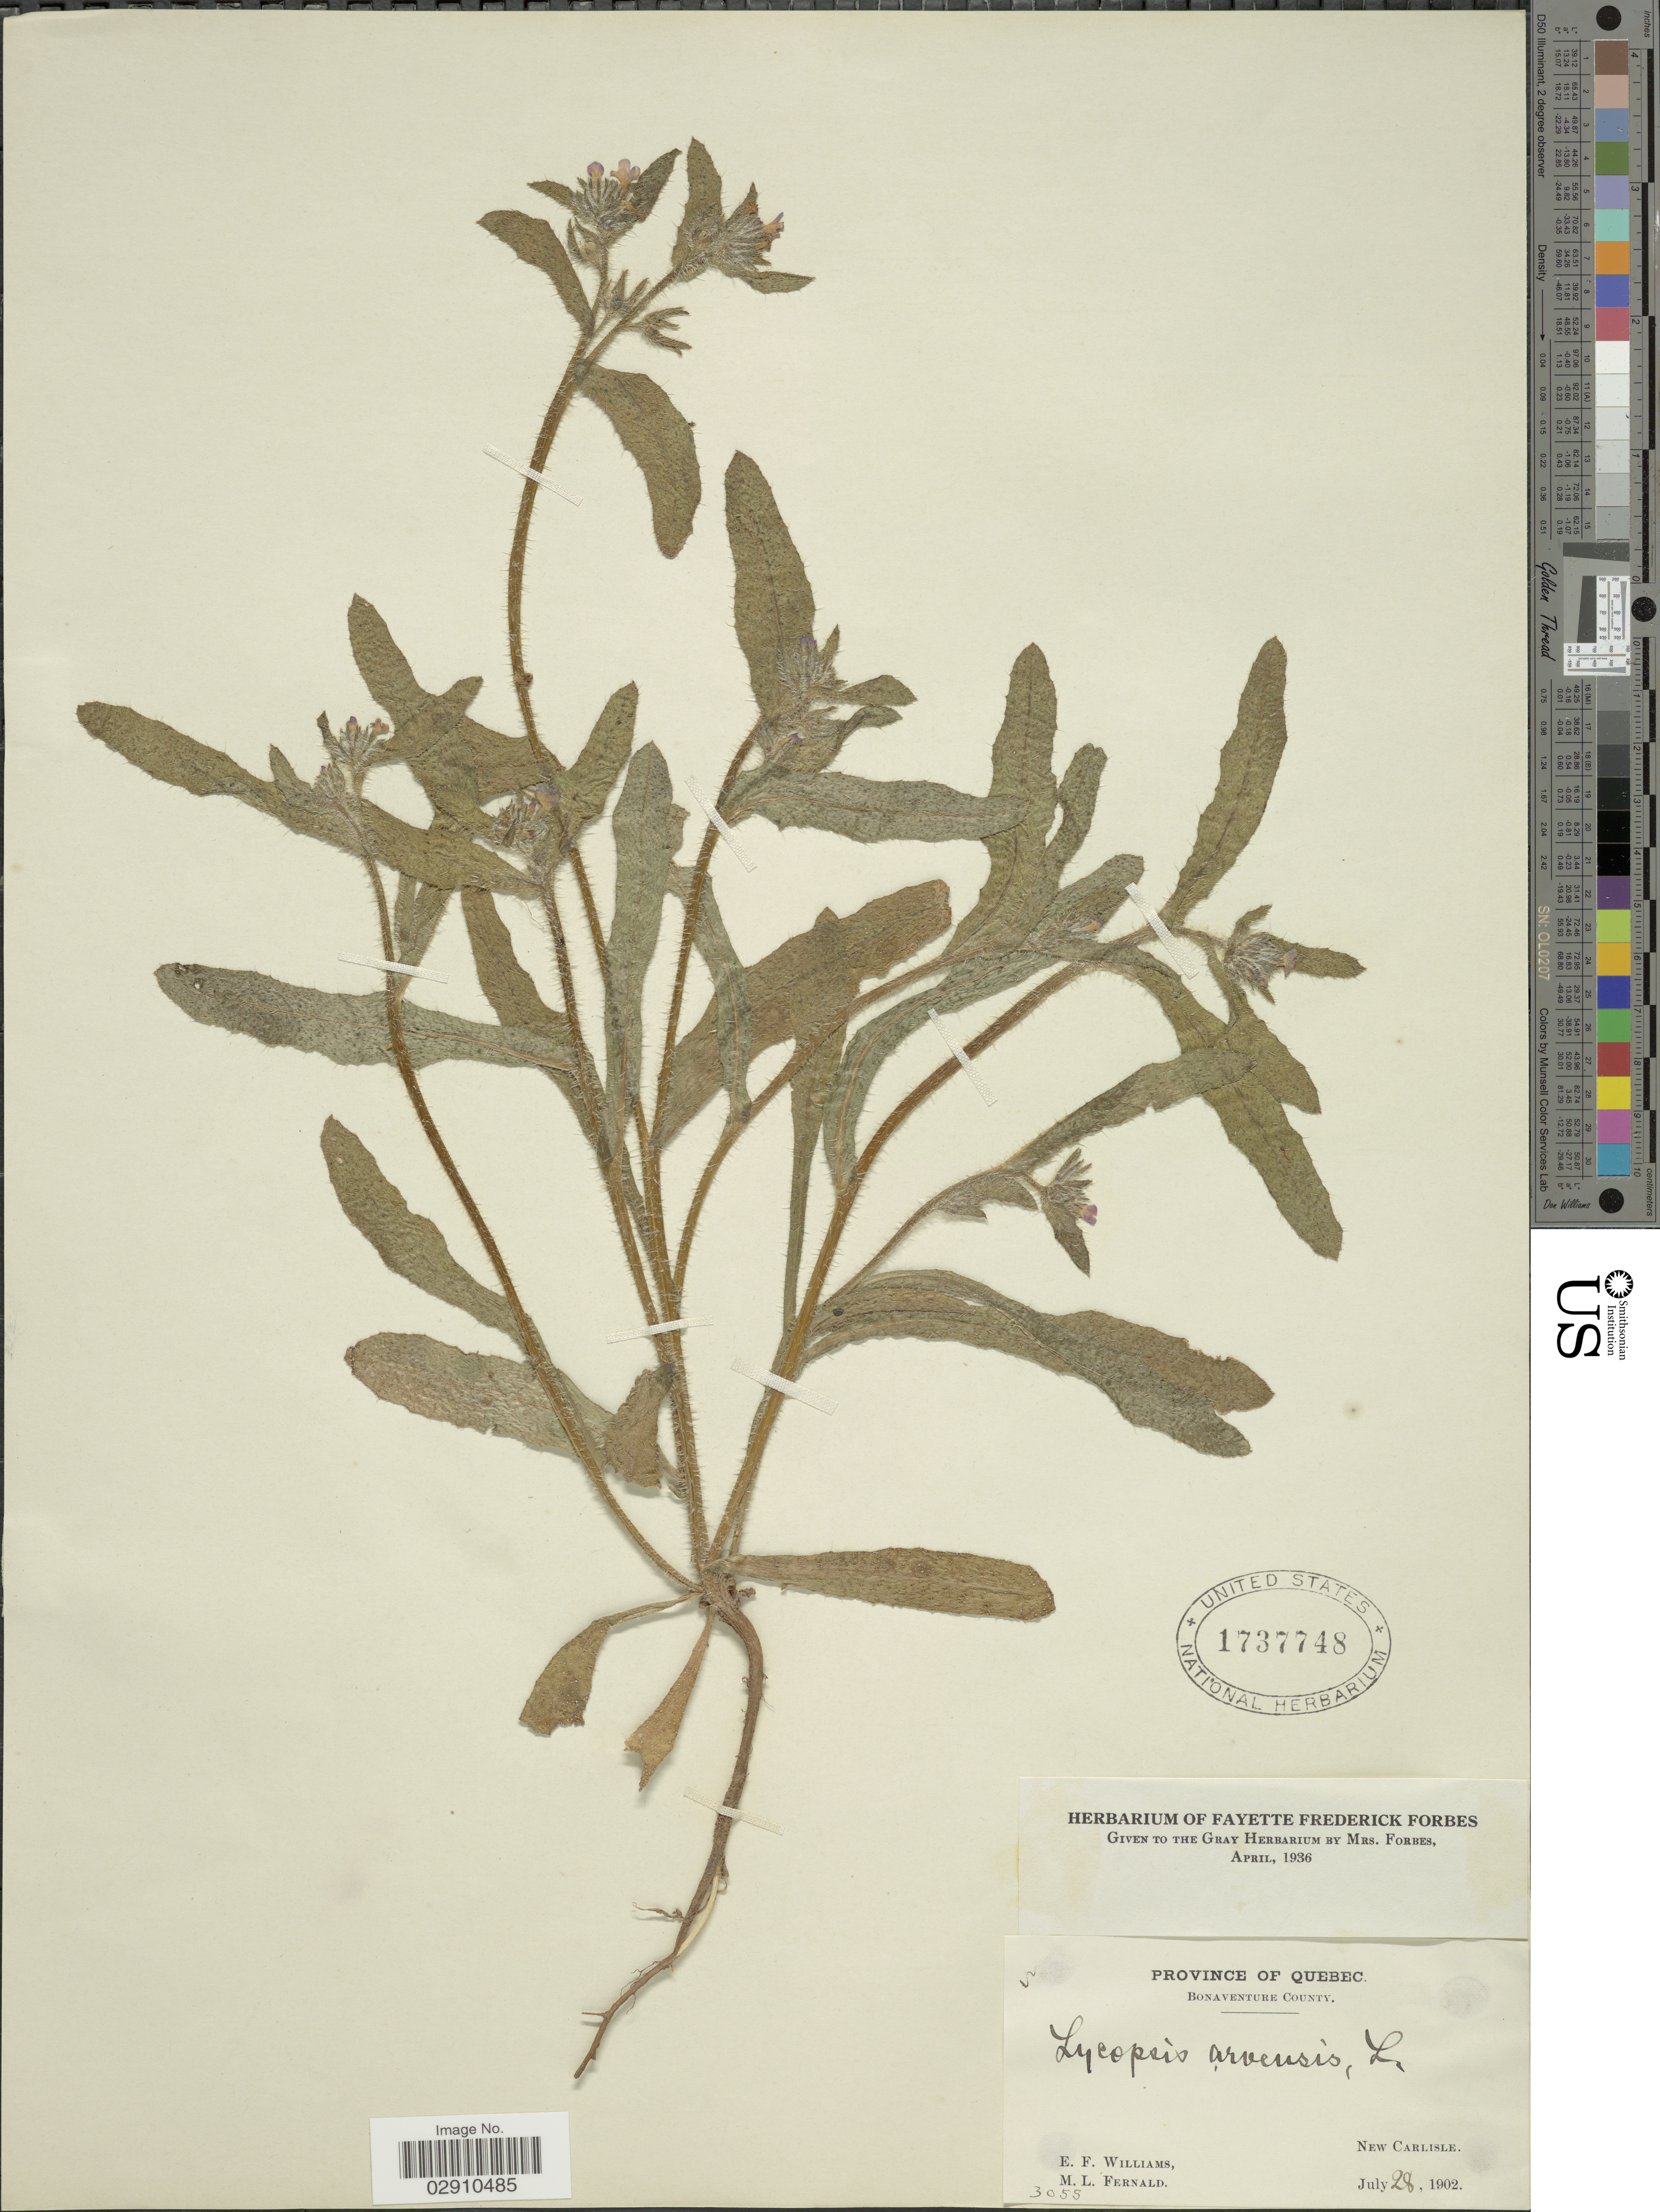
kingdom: Plantae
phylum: Tracheophyta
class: Magnoliopsida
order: Boraginales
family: Boraginaceae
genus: Lycopsis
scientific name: Lycopsis arvensis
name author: L.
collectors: E. Williams & M. L. Fernald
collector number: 3055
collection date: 1902-07-28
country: Canada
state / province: Quebec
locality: Province of Quebec. Bonaventure County. New Carlisle.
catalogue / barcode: US 1737748